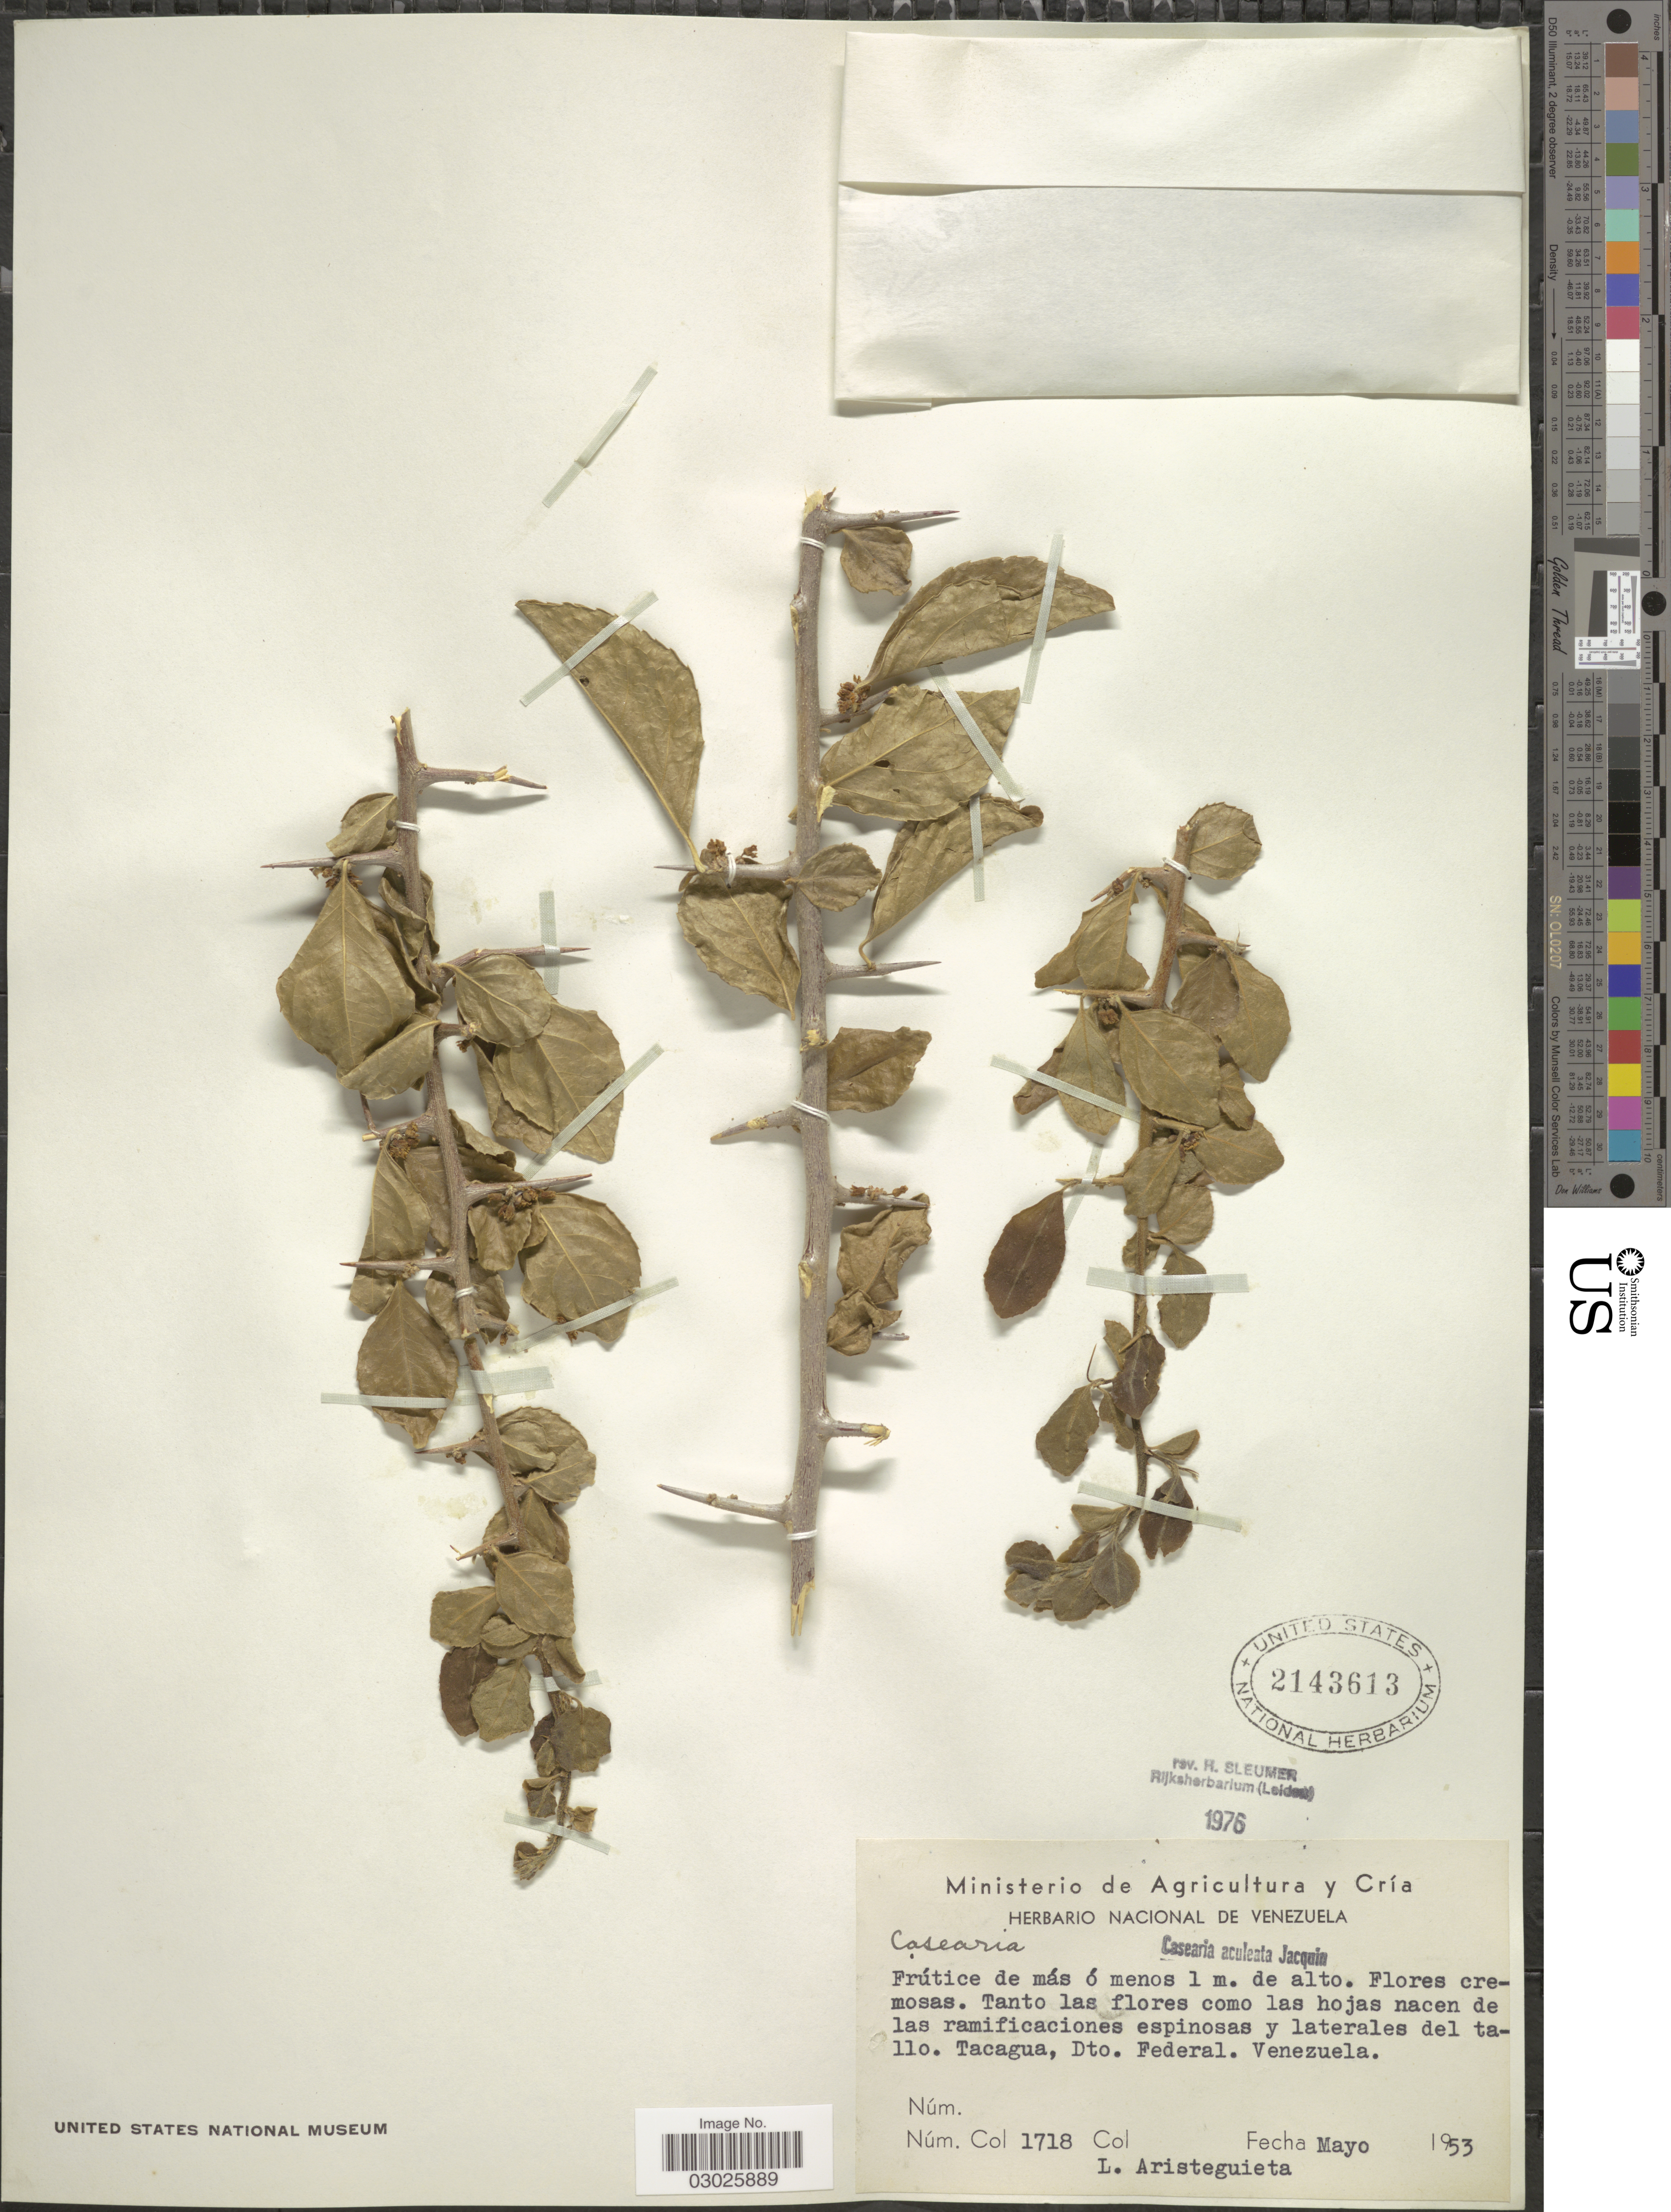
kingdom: Plantae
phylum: Tracheophyta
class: Magnoliopsida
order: Malpighiales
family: Salicaceae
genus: Casearia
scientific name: Casearia aculeata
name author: Jacq.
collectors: L. Aristeguieta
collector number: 1718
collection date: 1953-05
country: Venezuela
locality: Tacagua, Dto. Federal.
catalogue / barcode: US 2143613